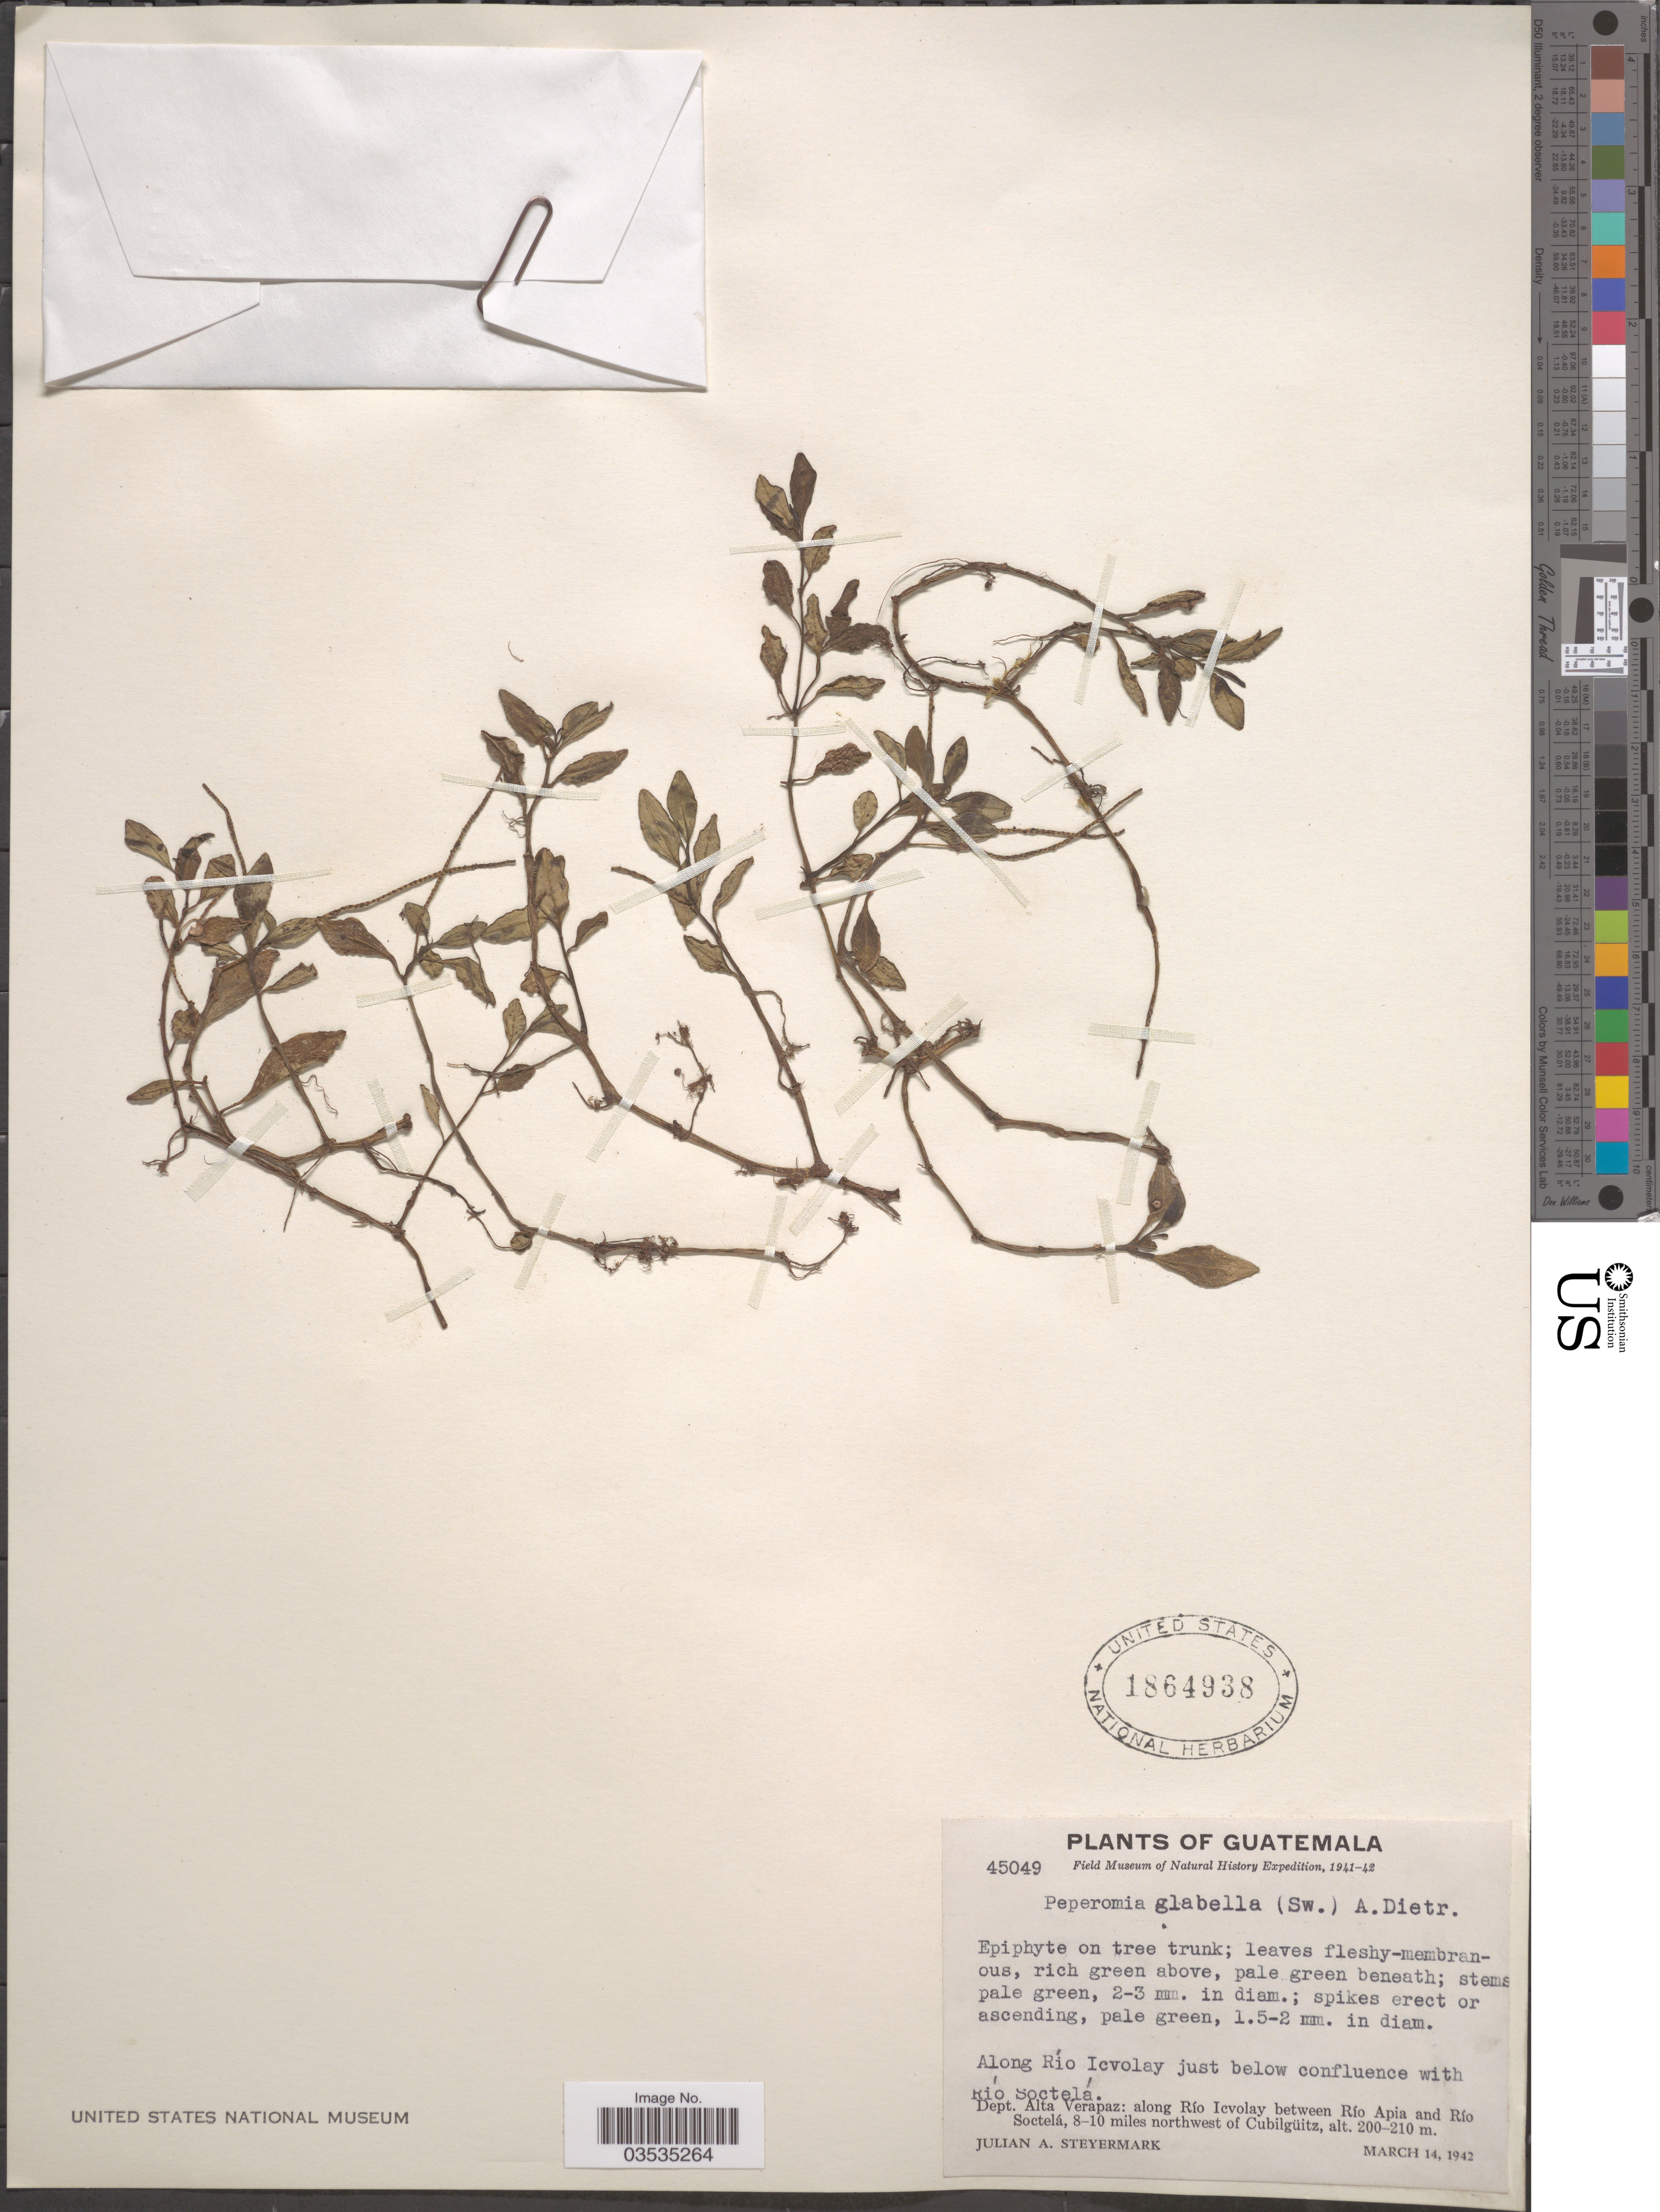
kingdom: Plantae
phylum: Tracheophyta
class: Magnoliopsida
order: Piperales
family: Piperaceae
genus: Peperomia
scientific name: Peperomia glabella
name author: (Sw.) A. Dietr.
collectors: J. Steyermark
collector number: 45049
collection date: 1942-03-14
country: Guatemala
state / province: Alta Verapaz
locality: Along Río Icvolay just below confluence with Río Soctelá. Dept. Alta Verapaz: along Río Icvolay between Río Apia and Río Soctelá, 8-10 miles northwest of Cubilquitz.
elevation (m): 200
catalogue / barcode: US 1864938